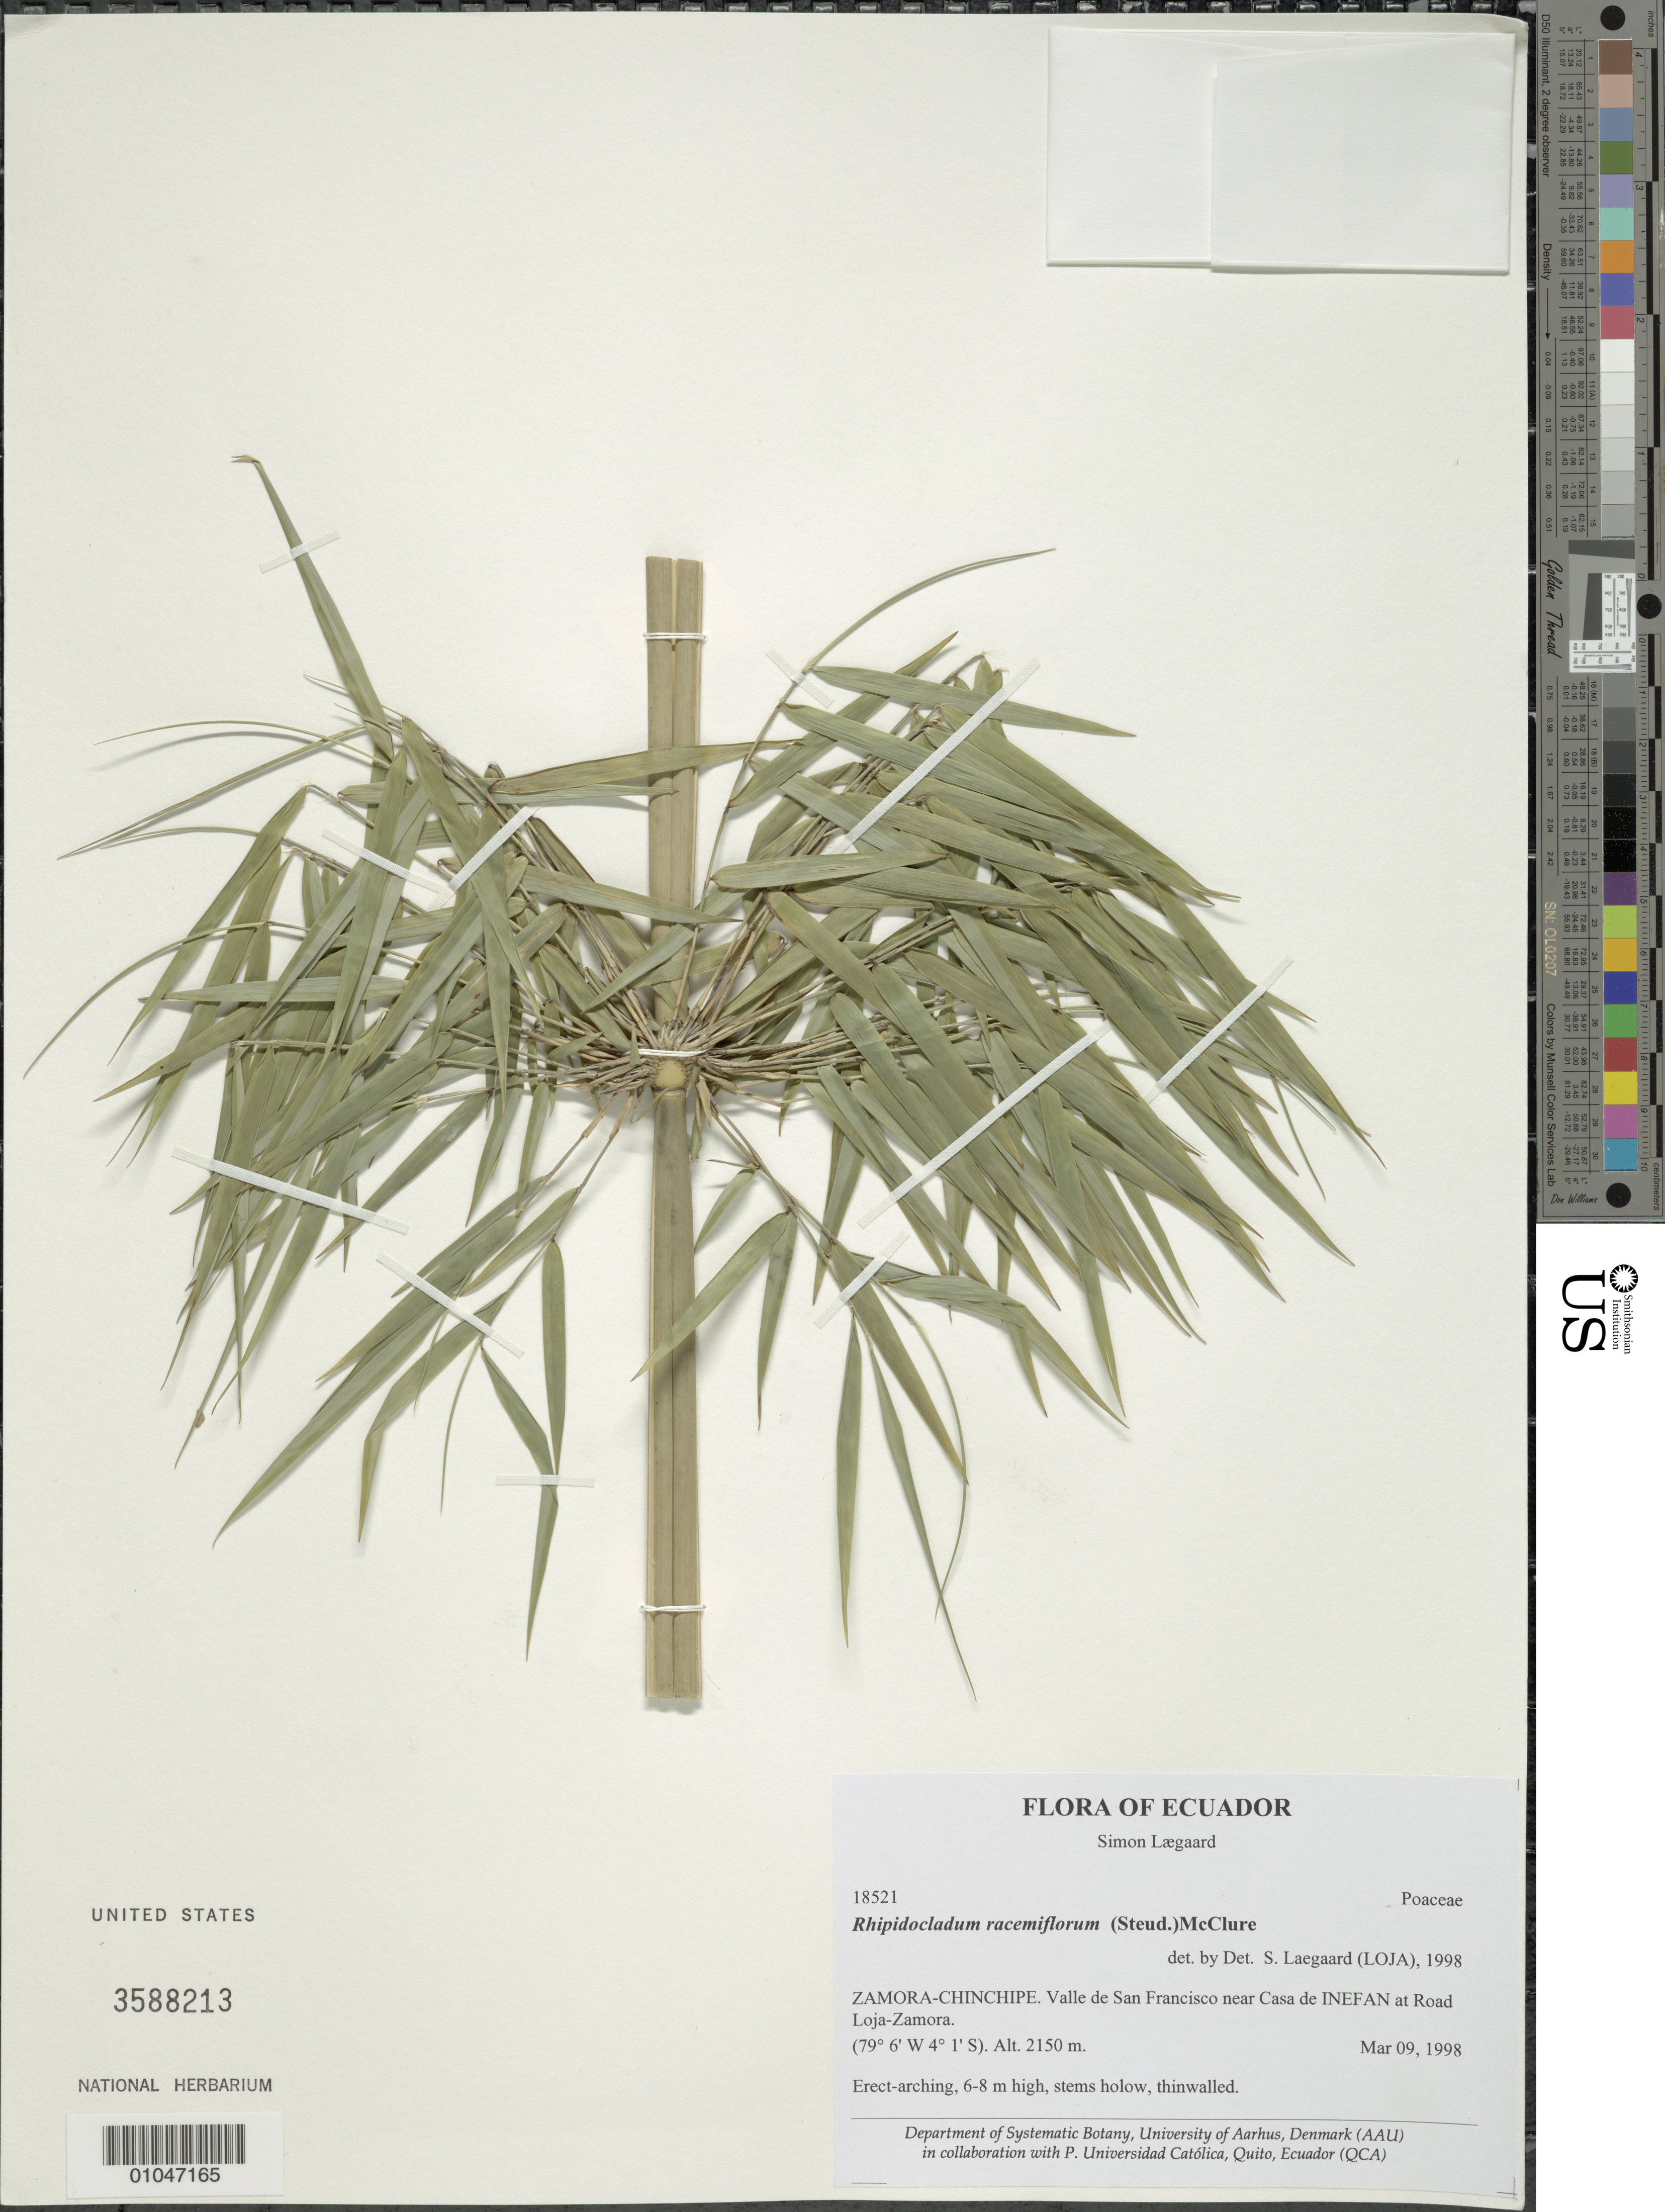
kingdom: Plantae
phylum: Tracheophyta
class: Liliopsida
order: Poales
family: Poaceae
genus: Rhipidocladum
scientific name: Rhipidocladum racemiflorum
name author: (Steud.) McClure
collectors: S. Lægaard & A. Miranda Leiva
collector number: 18521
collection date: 1998-03-09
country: Ecuador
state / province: Zamora-Chinchipe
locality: Valle de San Francisco near casa de INEFAN at Road Loja-Zamora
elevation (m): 2150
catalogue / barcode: US 3588213